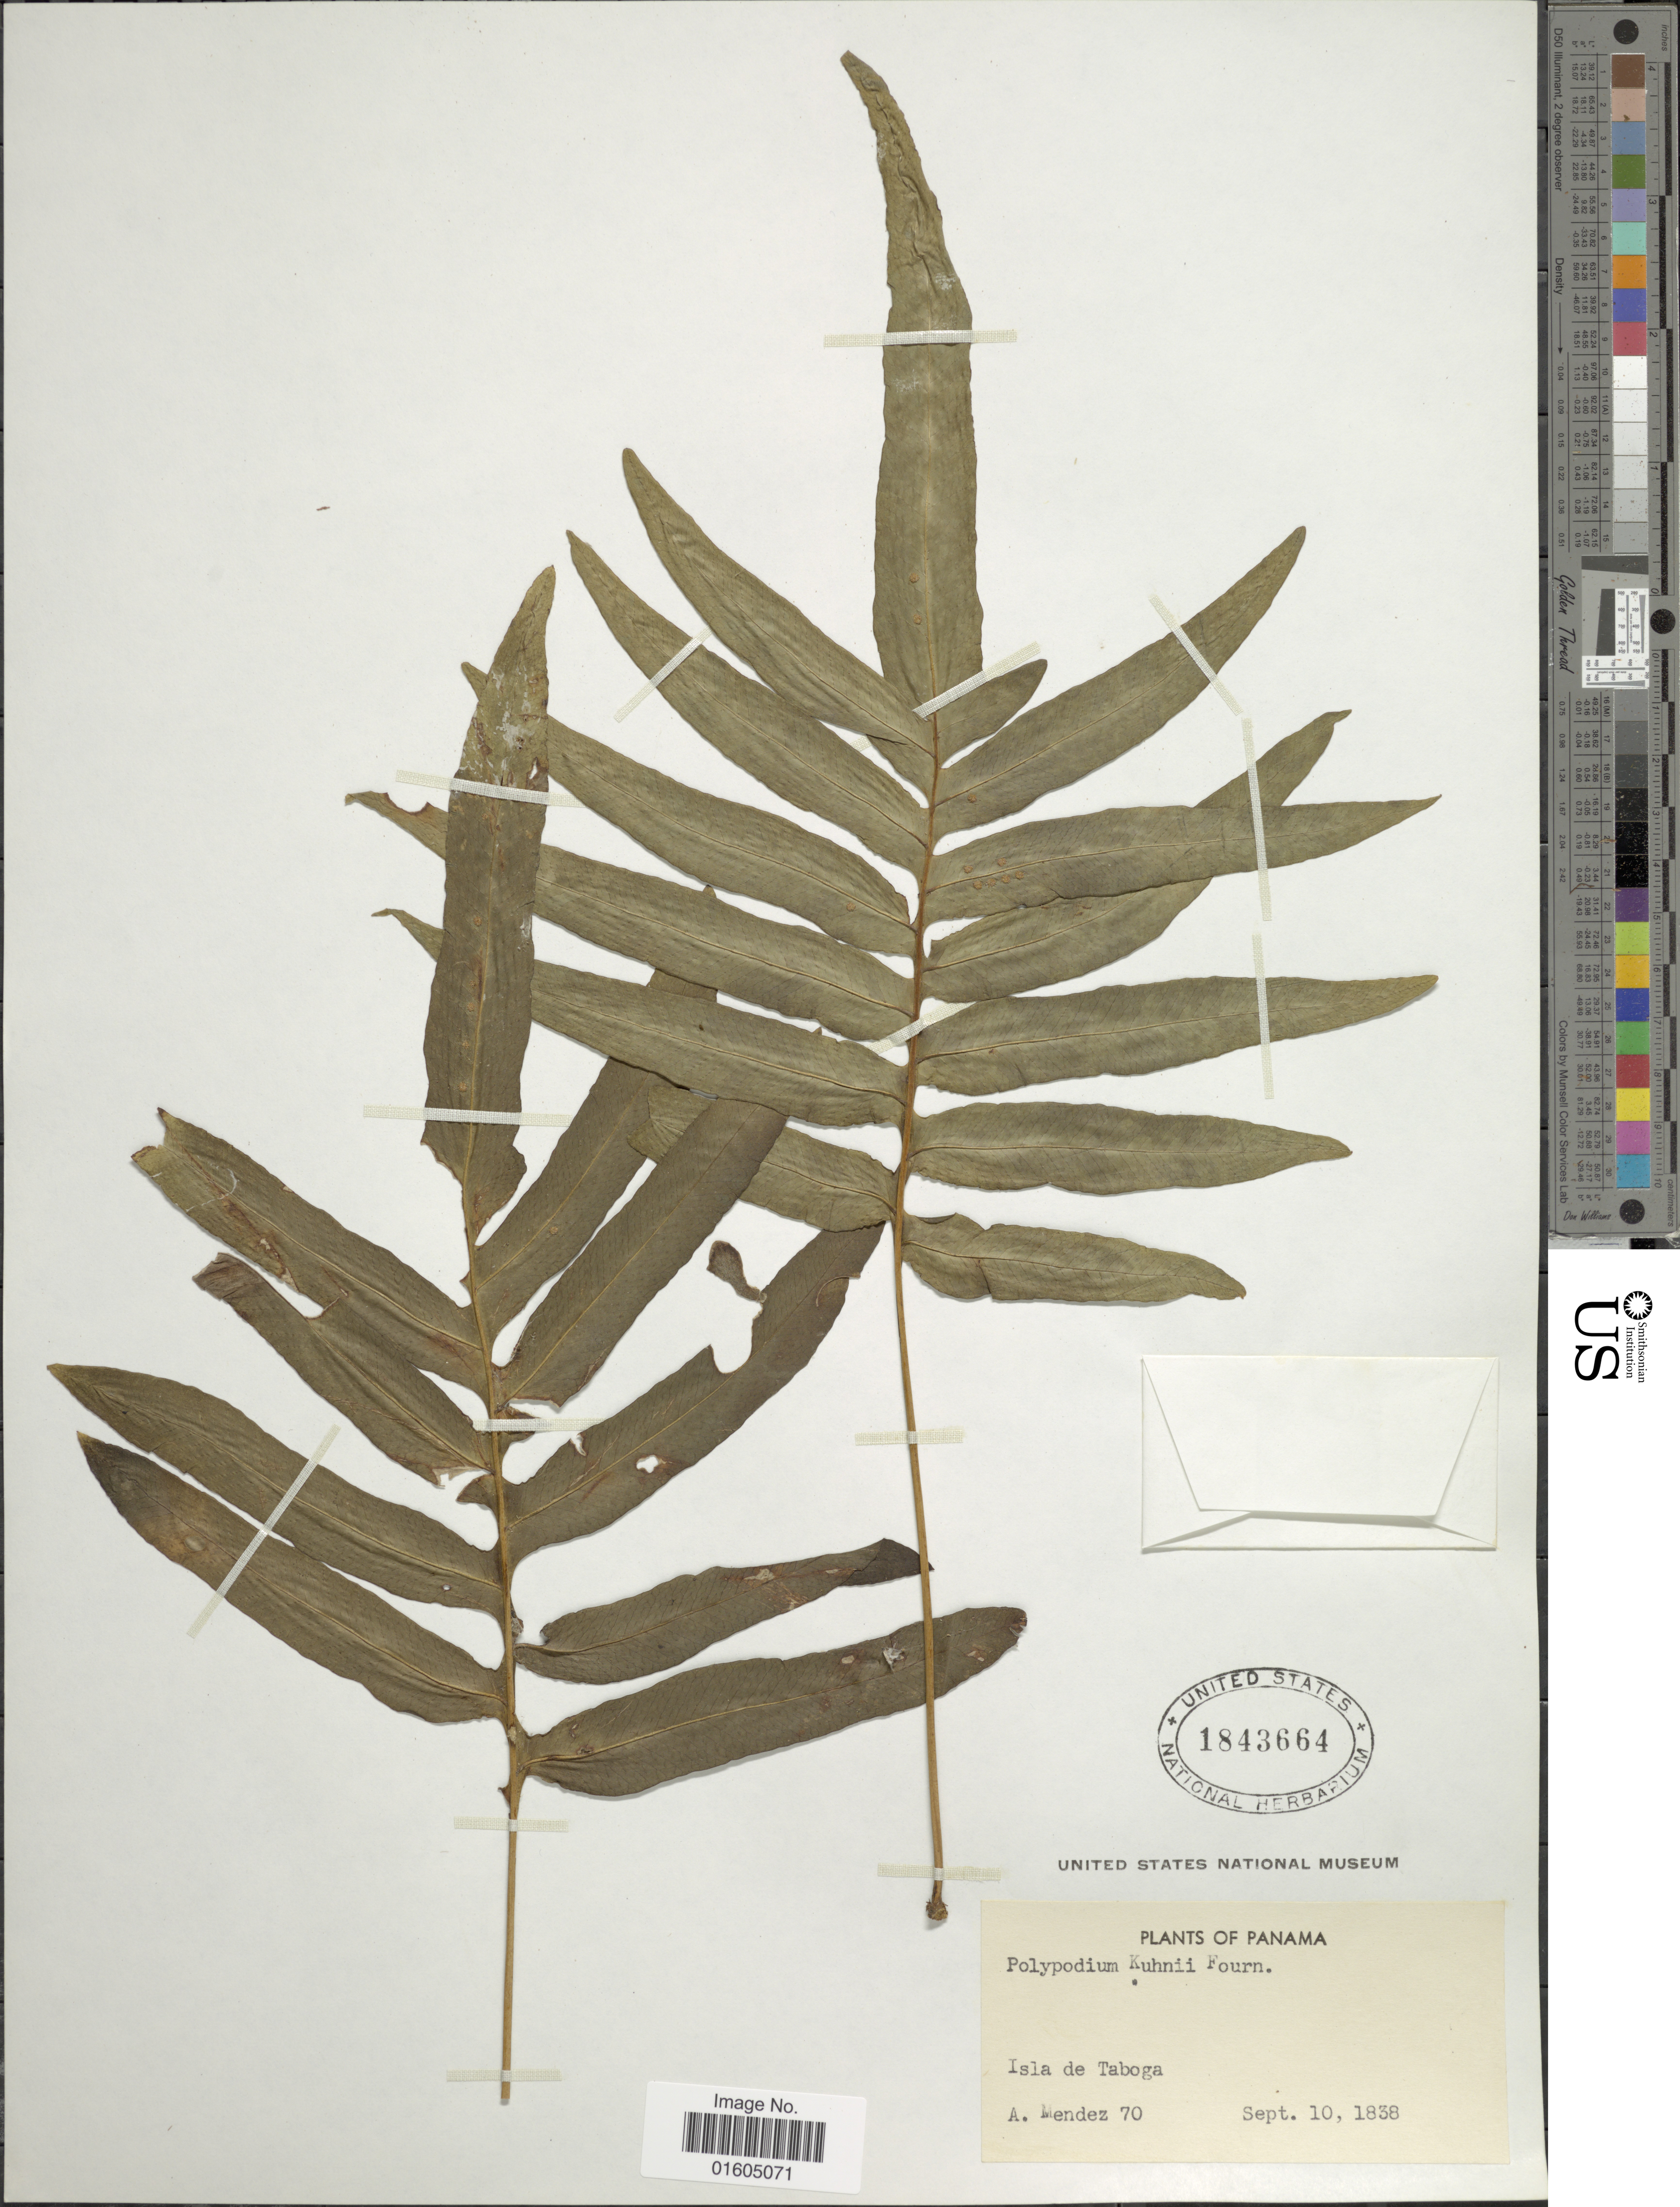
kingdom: Plantae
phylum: Tracheophyta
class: Polypodiopsida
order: Polypodiales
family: Polypodiaceae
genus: Serpocaulon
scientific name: Serpocaulon attenuatum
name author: (Humb. & Bonpl. ex Willd.) A.R. Sm.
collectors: A. Mendez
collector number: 70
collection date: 1838-09-10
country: Panama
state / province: Panamá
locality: Panama. Isla de Taboga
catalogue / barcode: US 1843664